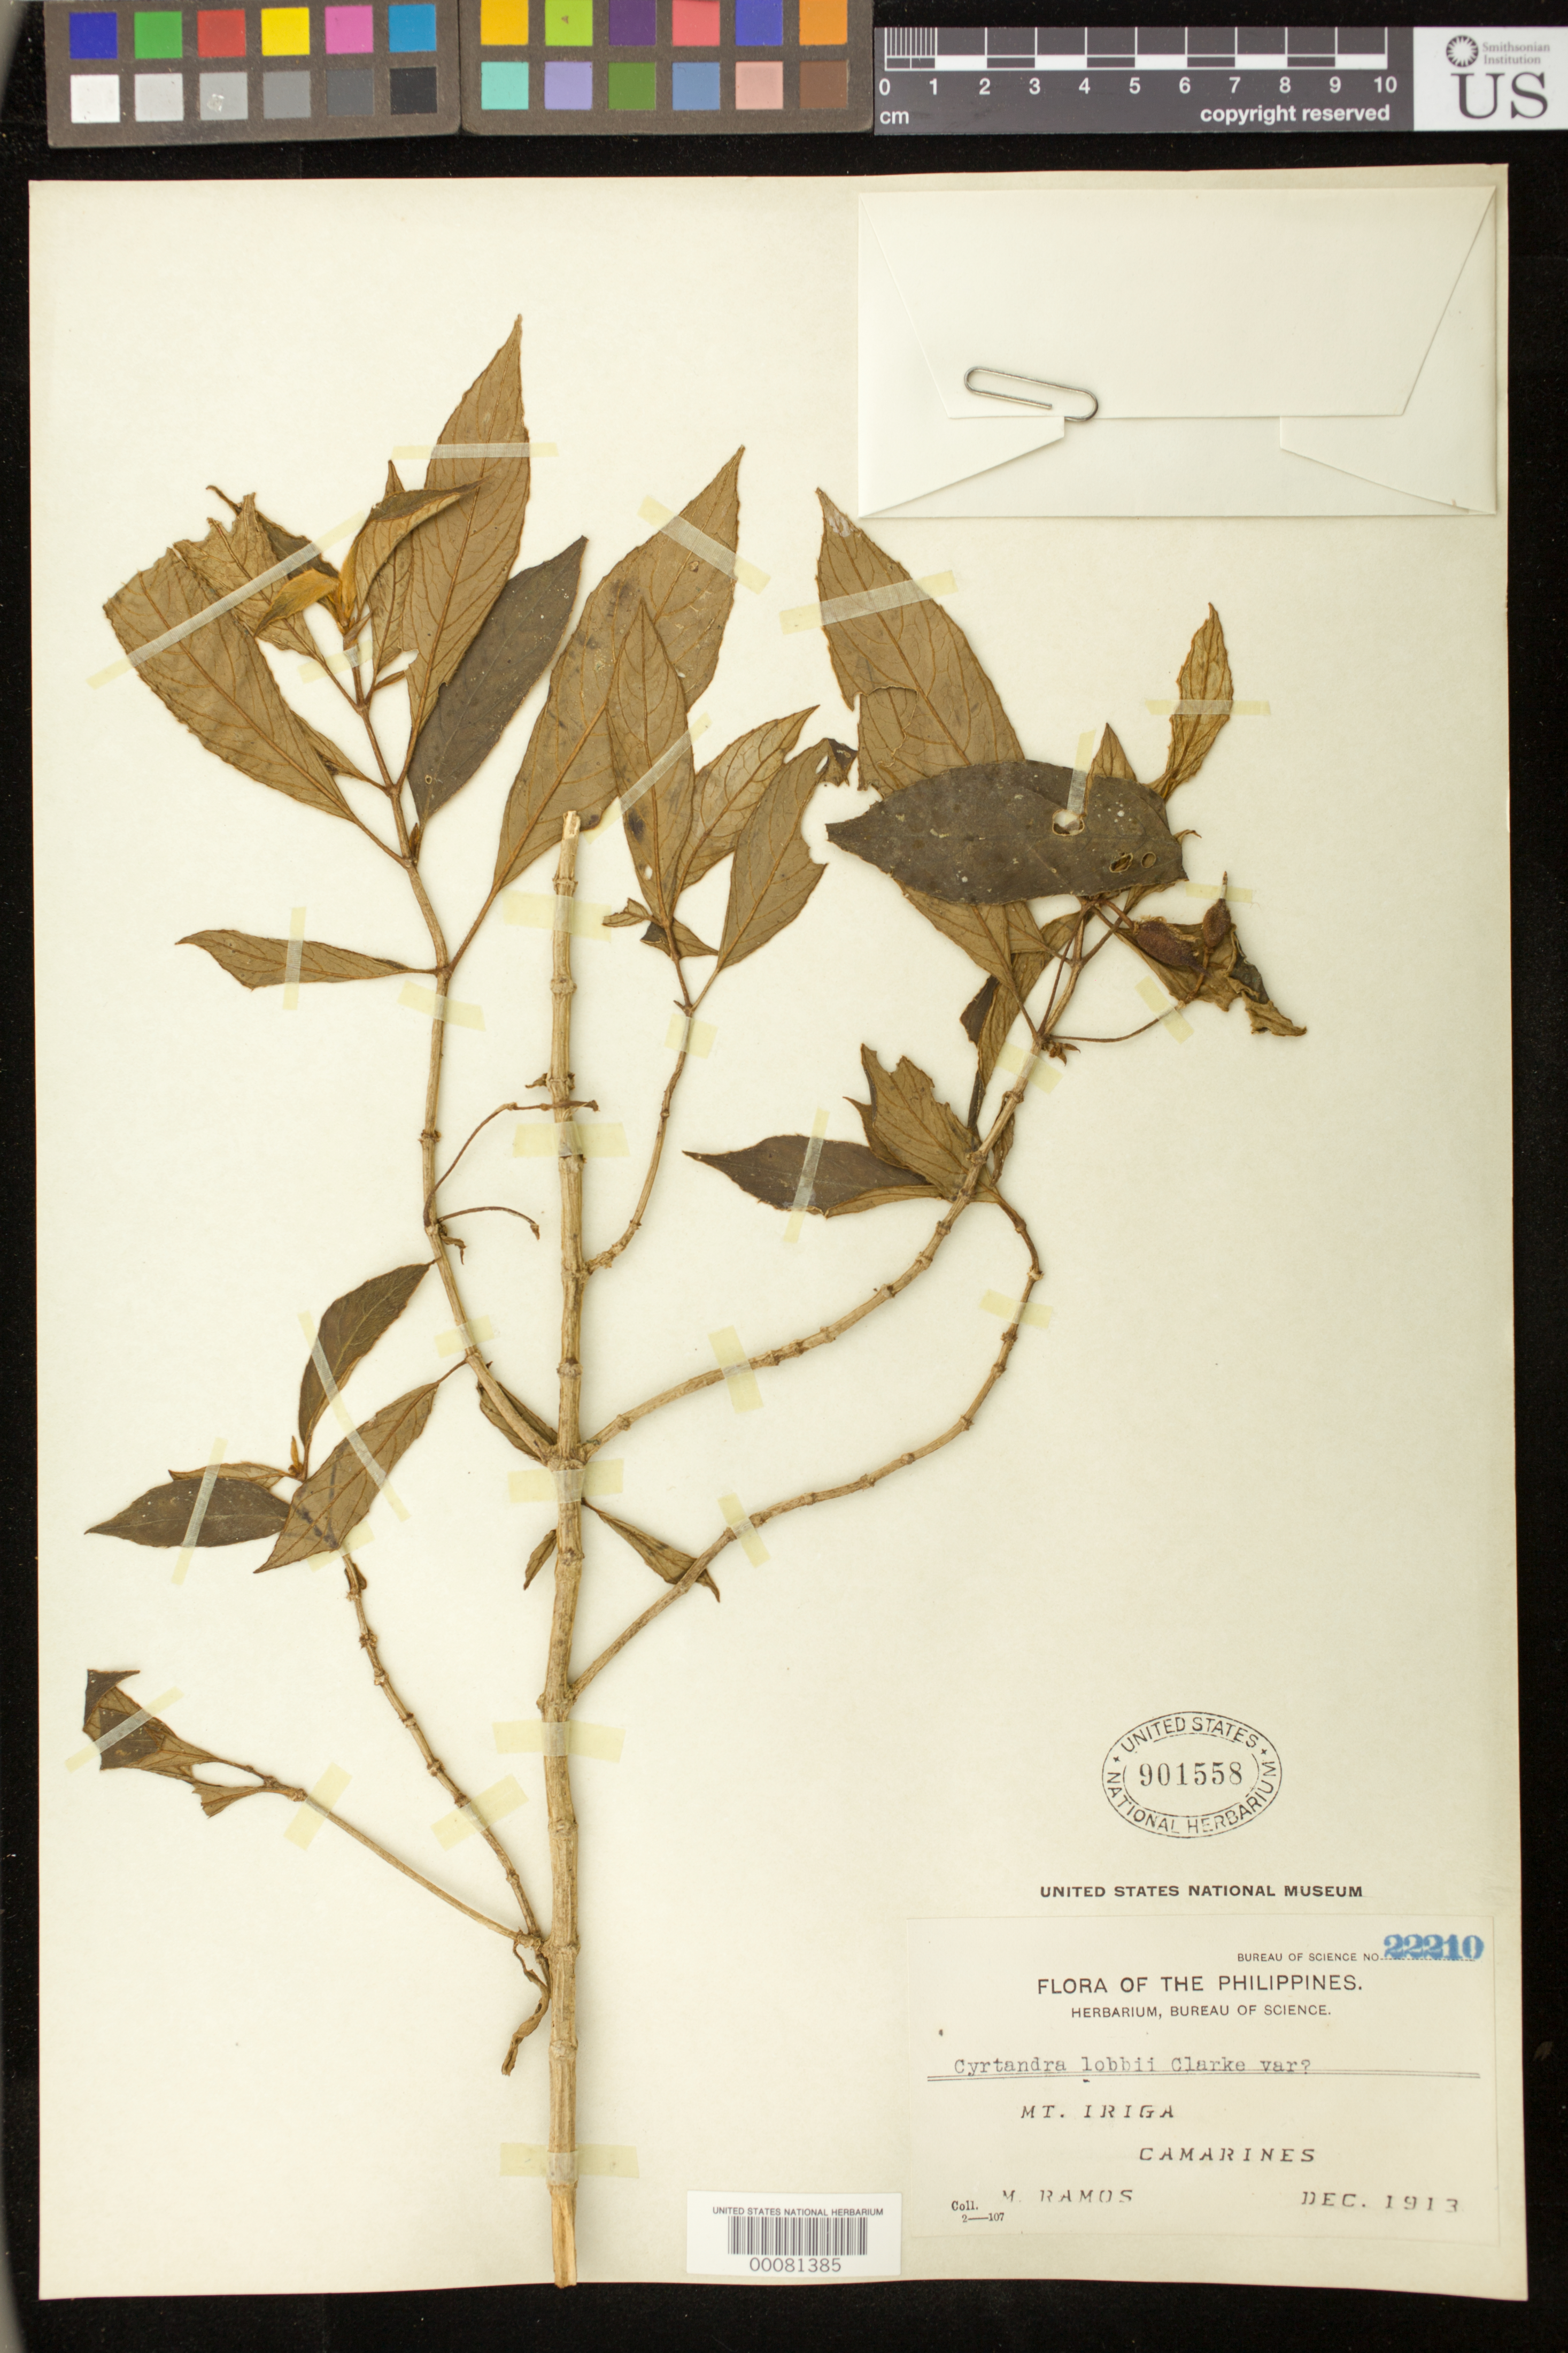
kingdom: Plantae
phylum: Tracheophyta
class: Magnoliopsida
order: Lamiales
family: Gesneriaceae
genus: Cyrtandra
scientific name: Cyrtandra lobbii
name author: C.B. Clarke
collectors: M. Ramos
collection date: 1913-12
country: Philippines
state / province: Bicol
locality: Mt. Iriga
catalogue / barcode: US 901558